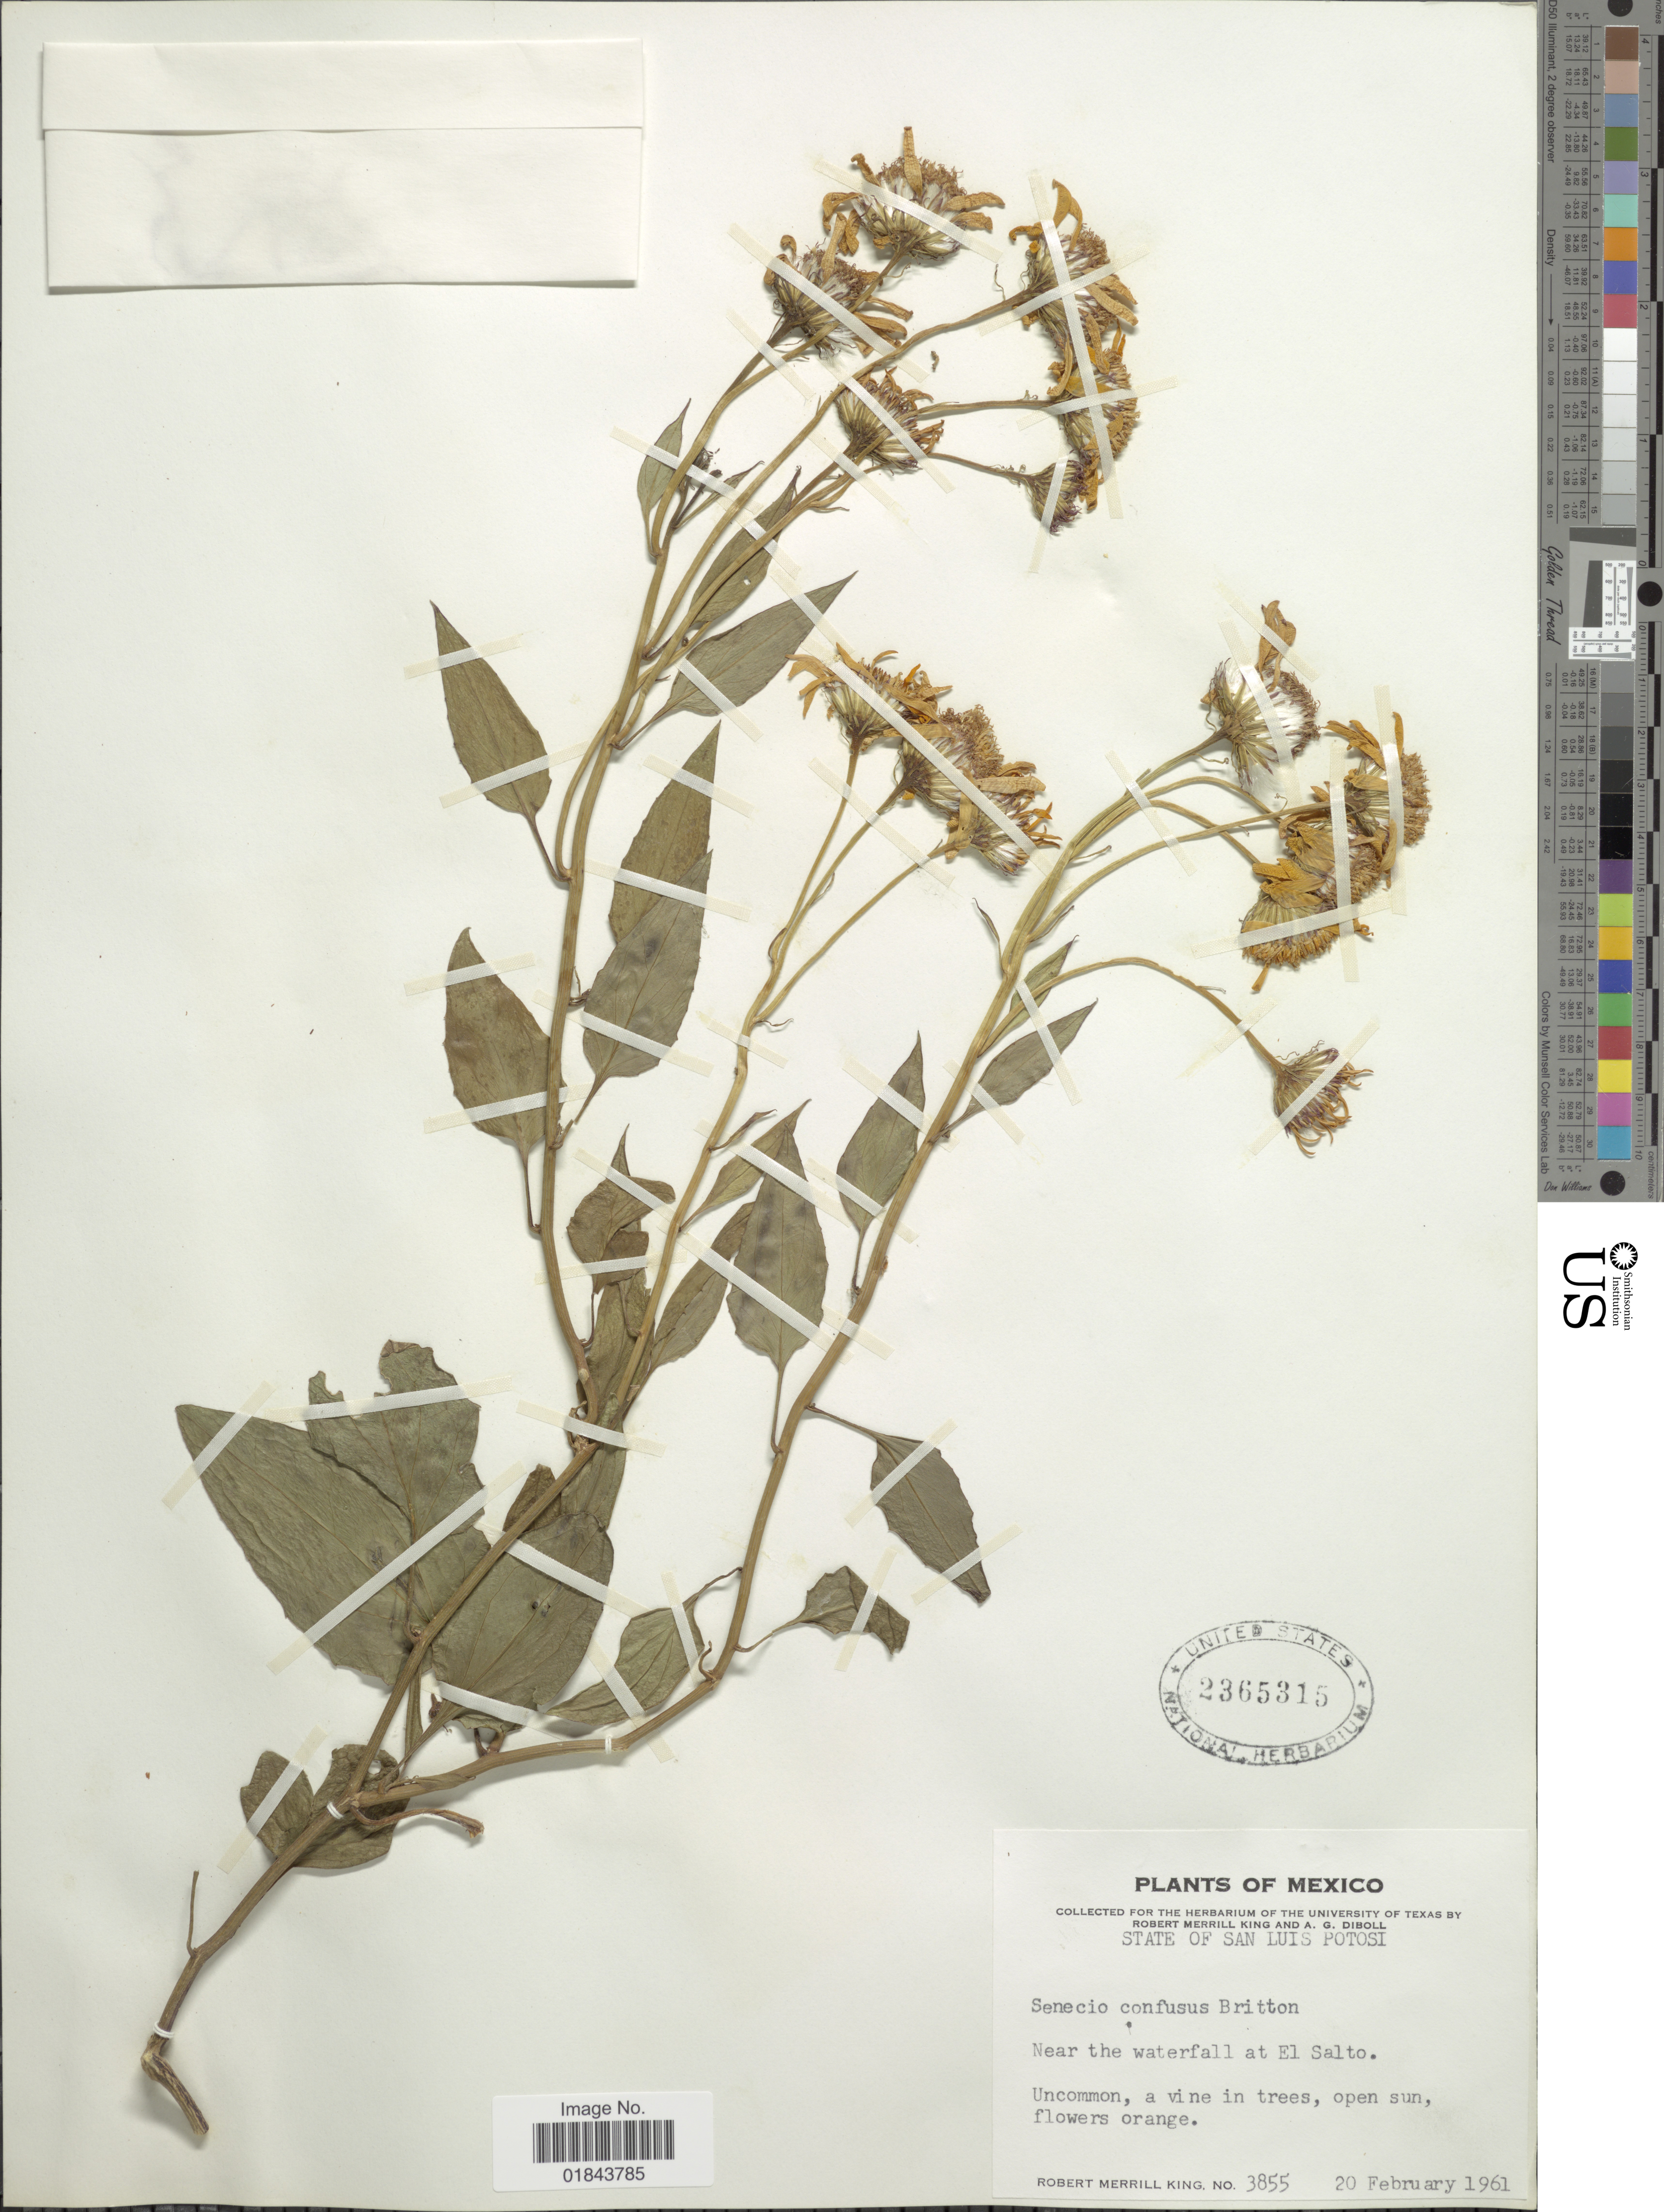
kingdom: Plantae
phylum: Tracheophyta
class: Magnoliopsida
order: Asterales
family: Asteraceae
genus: Pseudogynoxys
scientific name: Pseudogynoxys chenopodioides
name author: (Kunth) Cabrera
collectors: R. M. King & A. Diboll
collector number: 3855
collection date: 1961-02-20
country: Mexico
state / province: San Luis Potosí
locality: State of San Luis Potosi. Near the waterfall at El Salto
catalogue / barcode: US 2365315